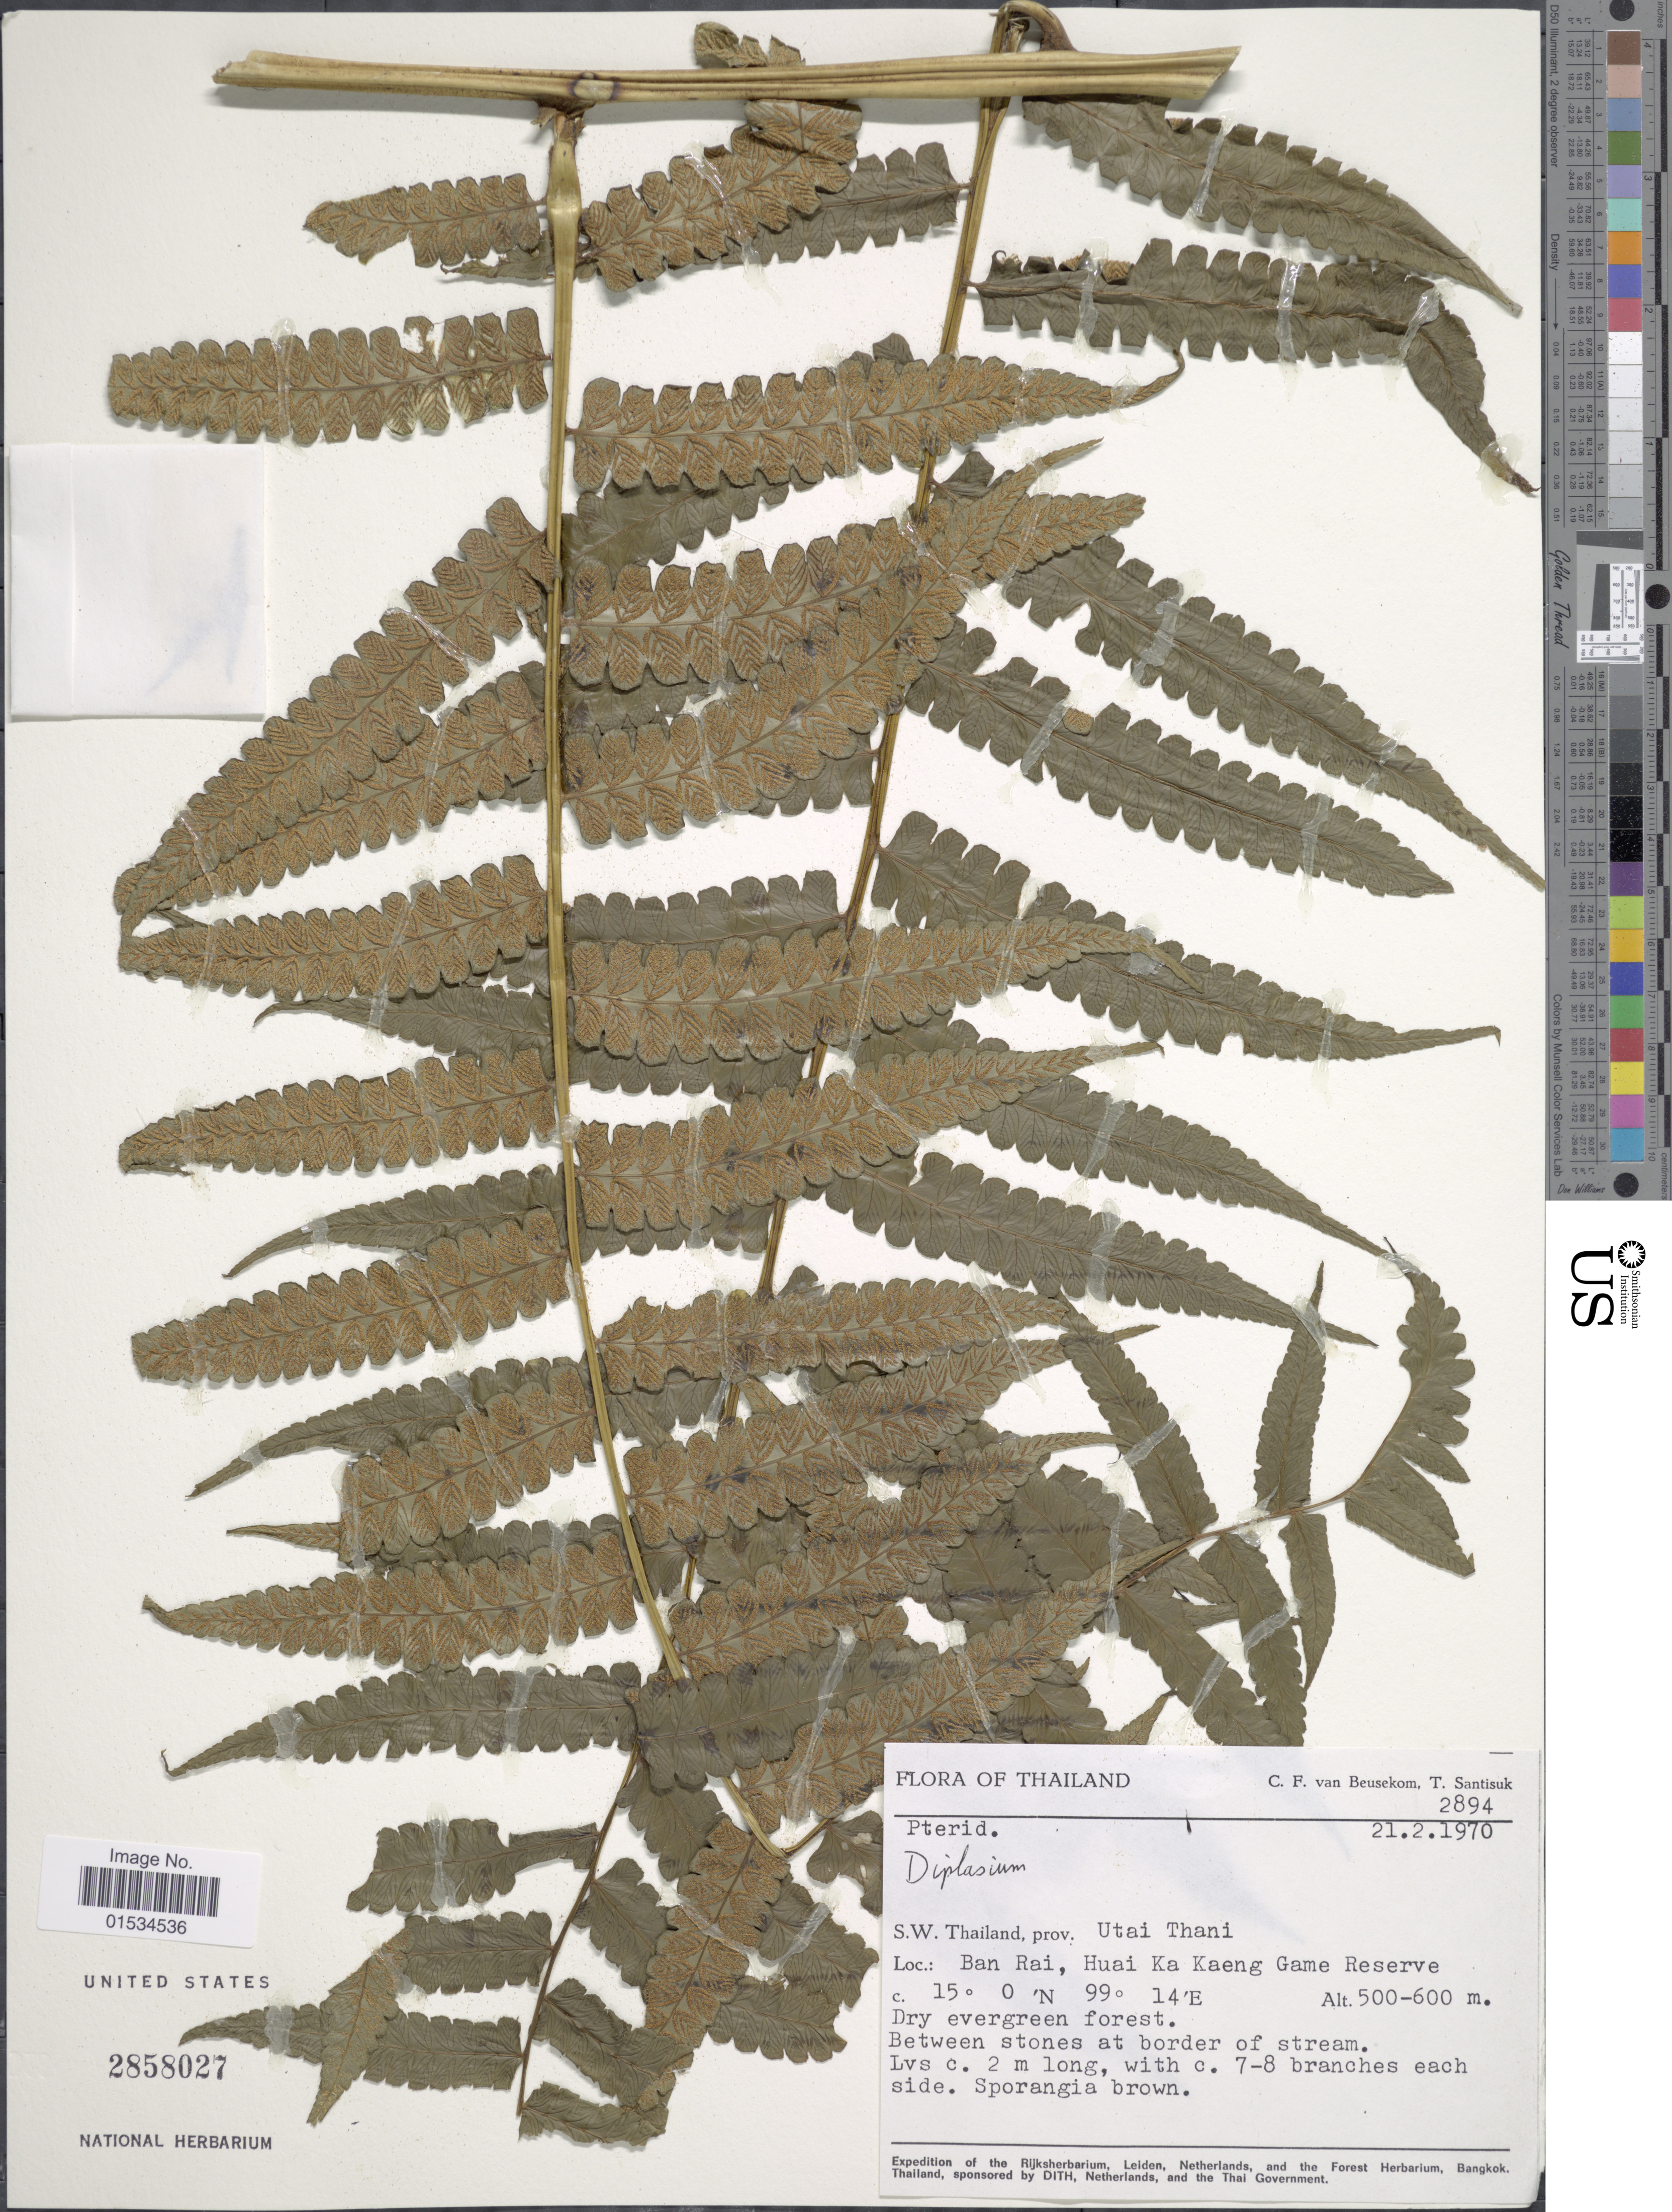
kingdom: Plantae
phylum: Tracheophyta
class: Polypodiopsida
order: Polypodiales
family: Athyriaceae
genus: Diplazium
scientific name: Diplazium sp.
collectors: C. F. Beusekom & T. Santisuk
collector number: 2894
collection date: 1970-02-21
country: Thailand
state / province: Uthai Thani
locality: S.W. Thailand, Ban Rai, Huai Ka Kaeng Game Reserve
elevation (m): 500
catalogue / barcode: US 2858027